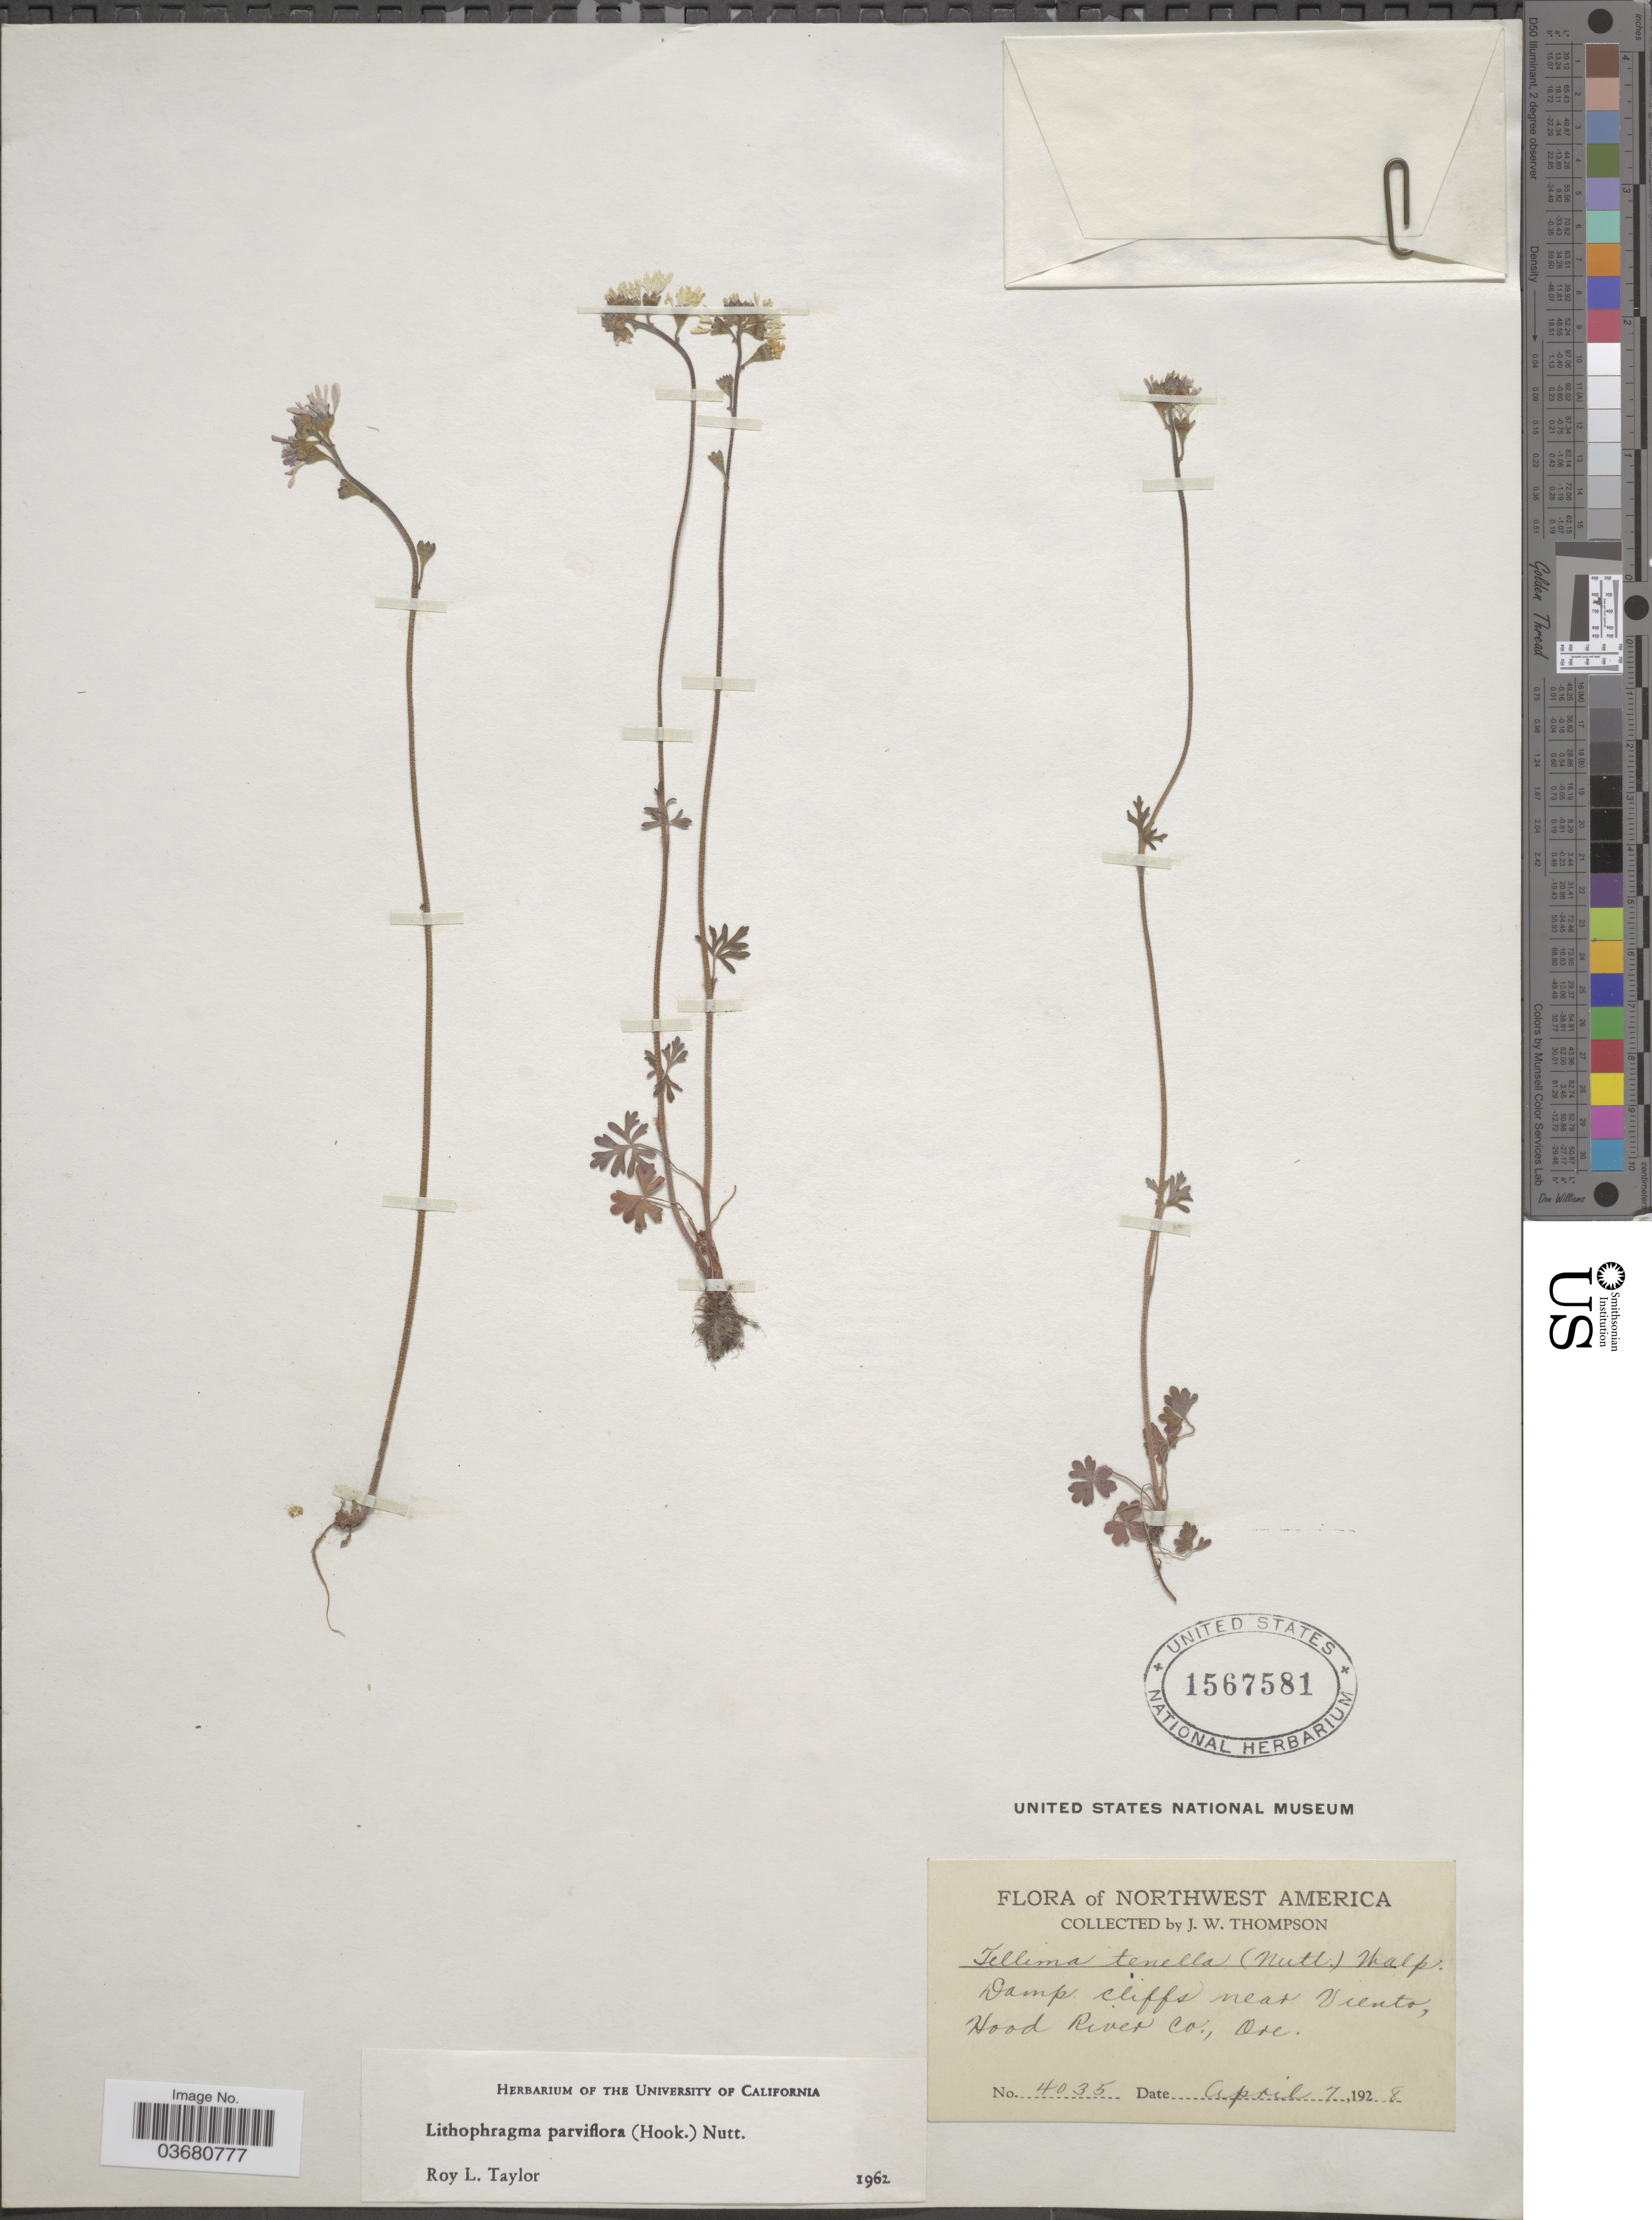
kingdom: Plantae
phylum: Tracheophyta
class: Magnoliopsida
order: Saxifragales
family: Saxifragaceae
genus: Lithophragma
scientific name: Lithophragma parviflorum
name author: (Hook.) Nutt.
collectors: J. Thompson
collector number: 4035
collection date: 1928-04-07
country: United States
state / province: Oregon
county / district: Hood River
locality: Damp cliffs near Viento, Hood River Co.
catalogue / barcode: US 1567581